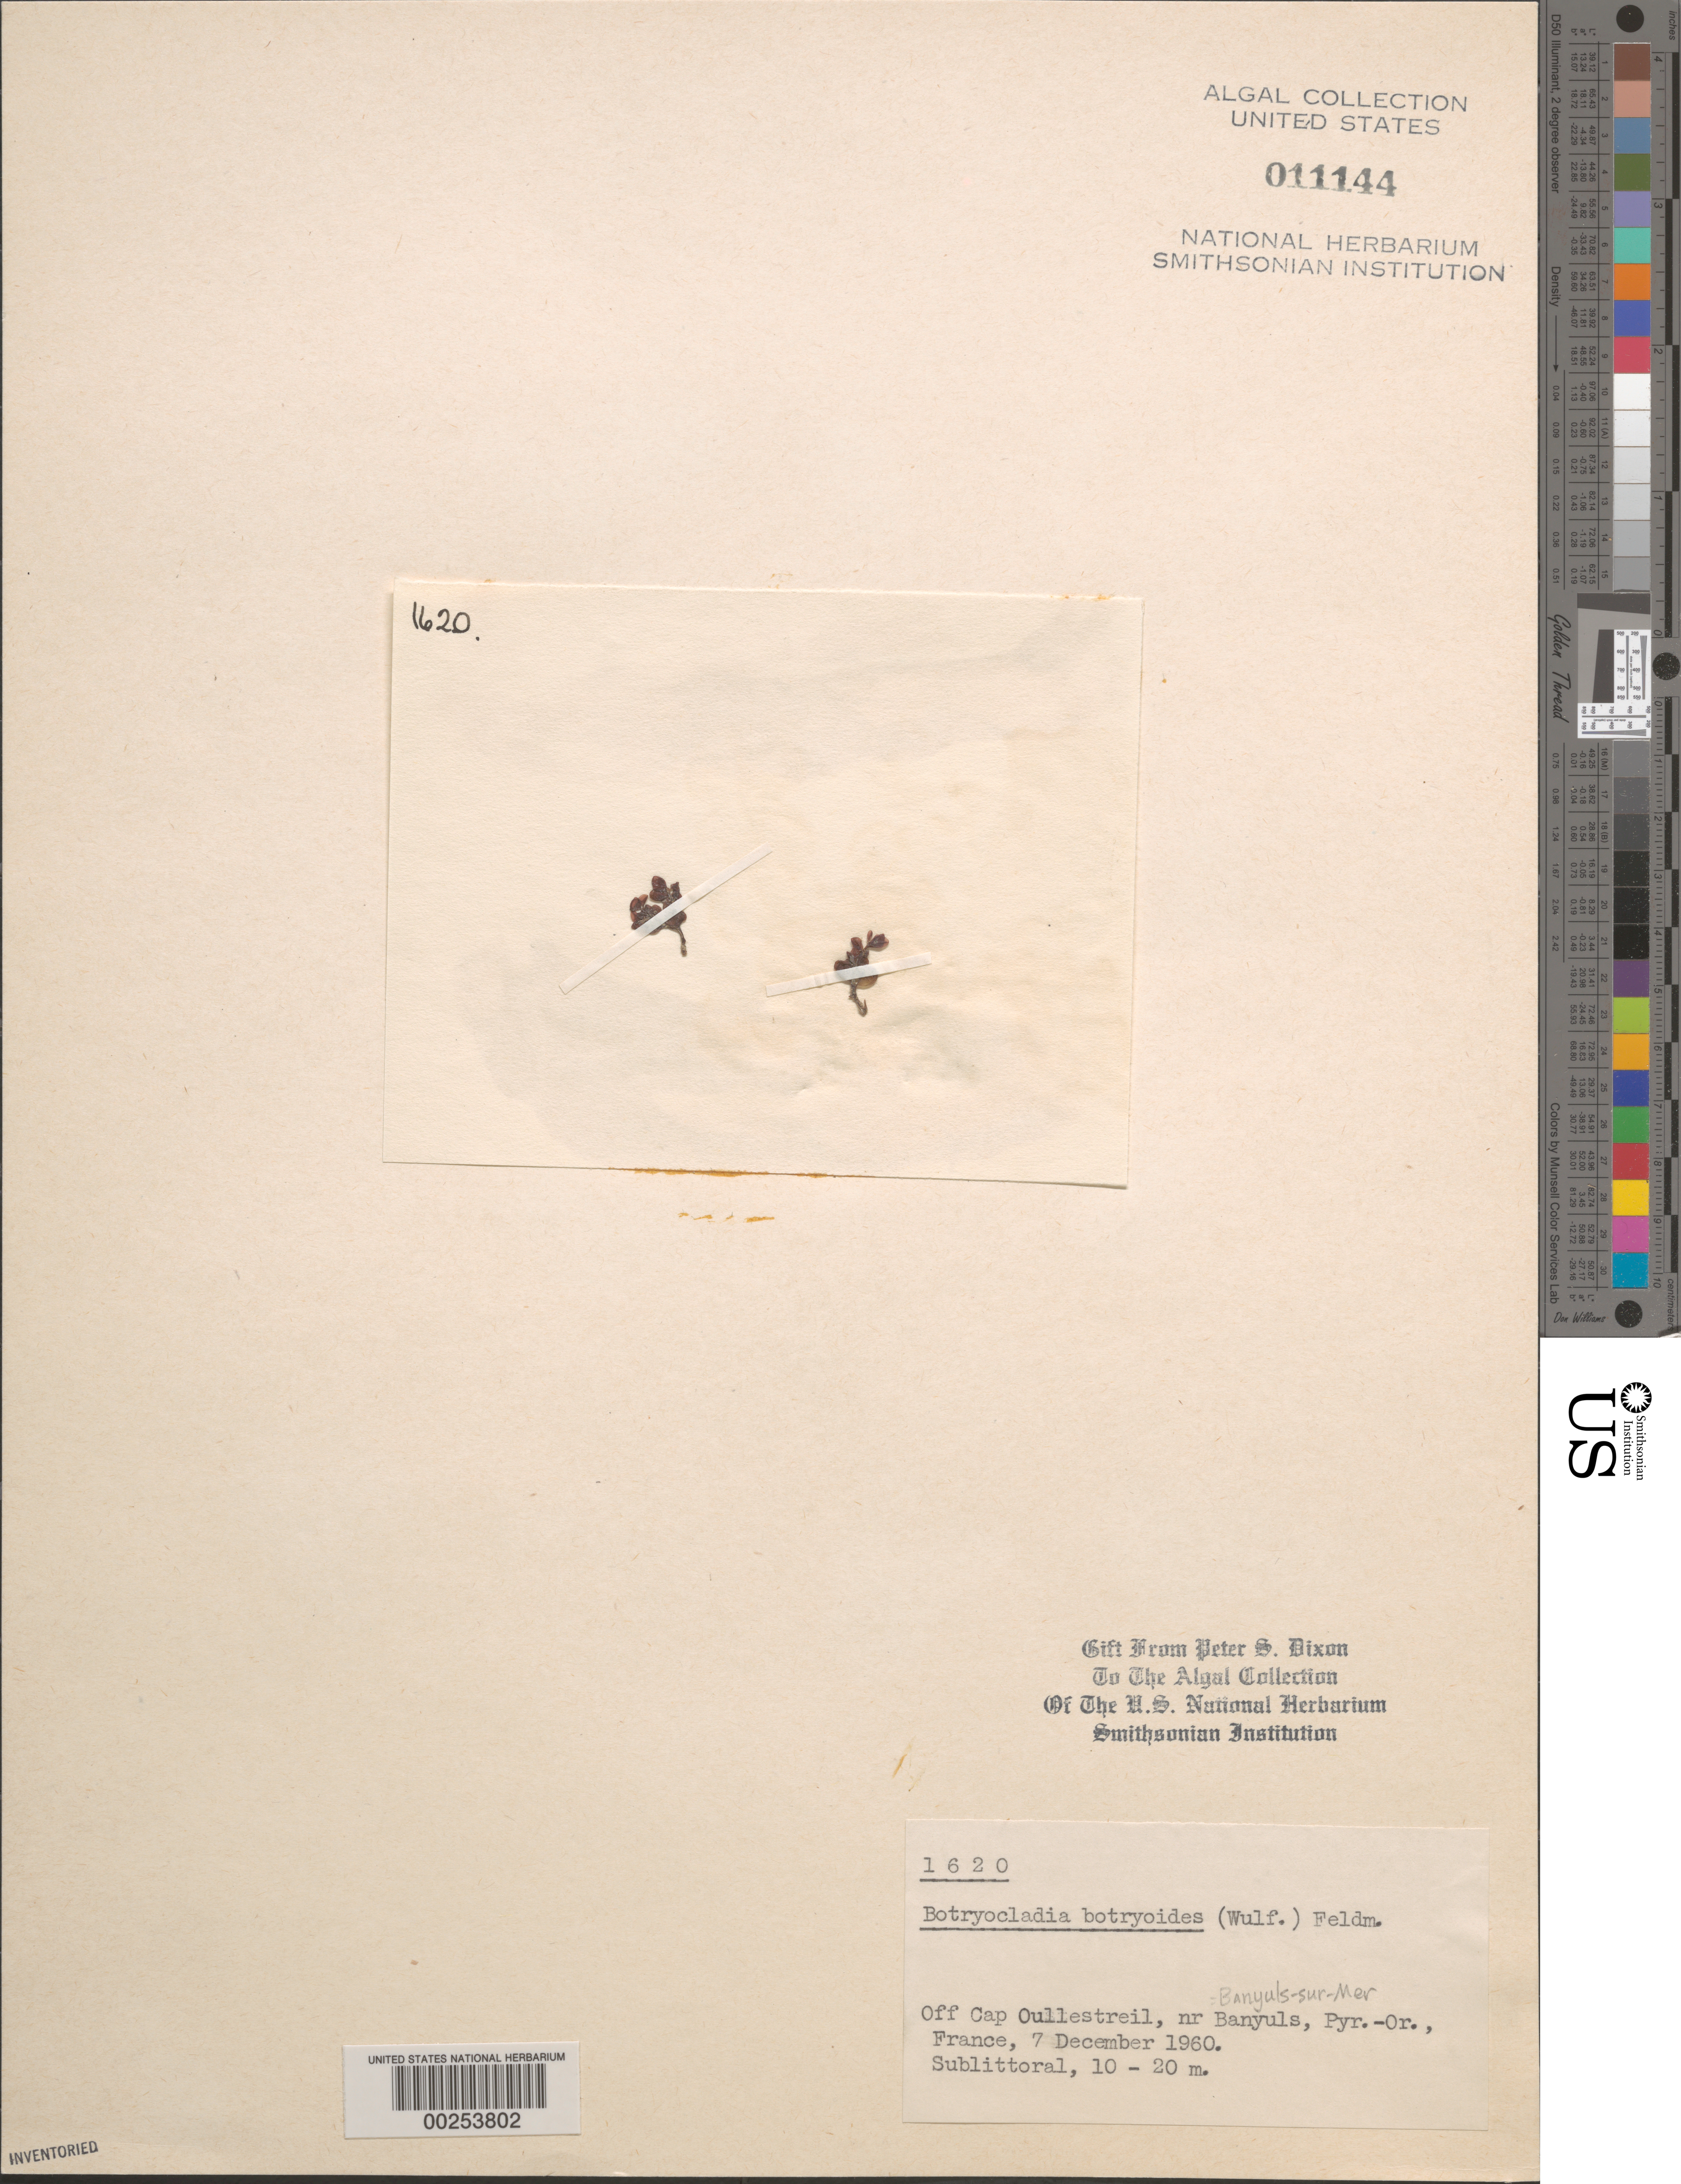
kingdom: Plantae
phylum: Rhodophyta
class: Florideophyceae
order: Rhodymeniales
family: Rhodymeniaceae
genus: Botryocladia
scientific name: Botryocladia botryoides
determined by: Dixon, P. S.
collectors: P. S. Dixon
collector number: PSD 1620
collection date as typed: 07 Dec 1960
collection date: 1960-12-07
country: France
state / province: Occitanie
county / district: Pyrénées-Orientales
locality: Off Cap Oullestreil, near Banyuls-sur-Mer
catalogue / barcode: US 11144